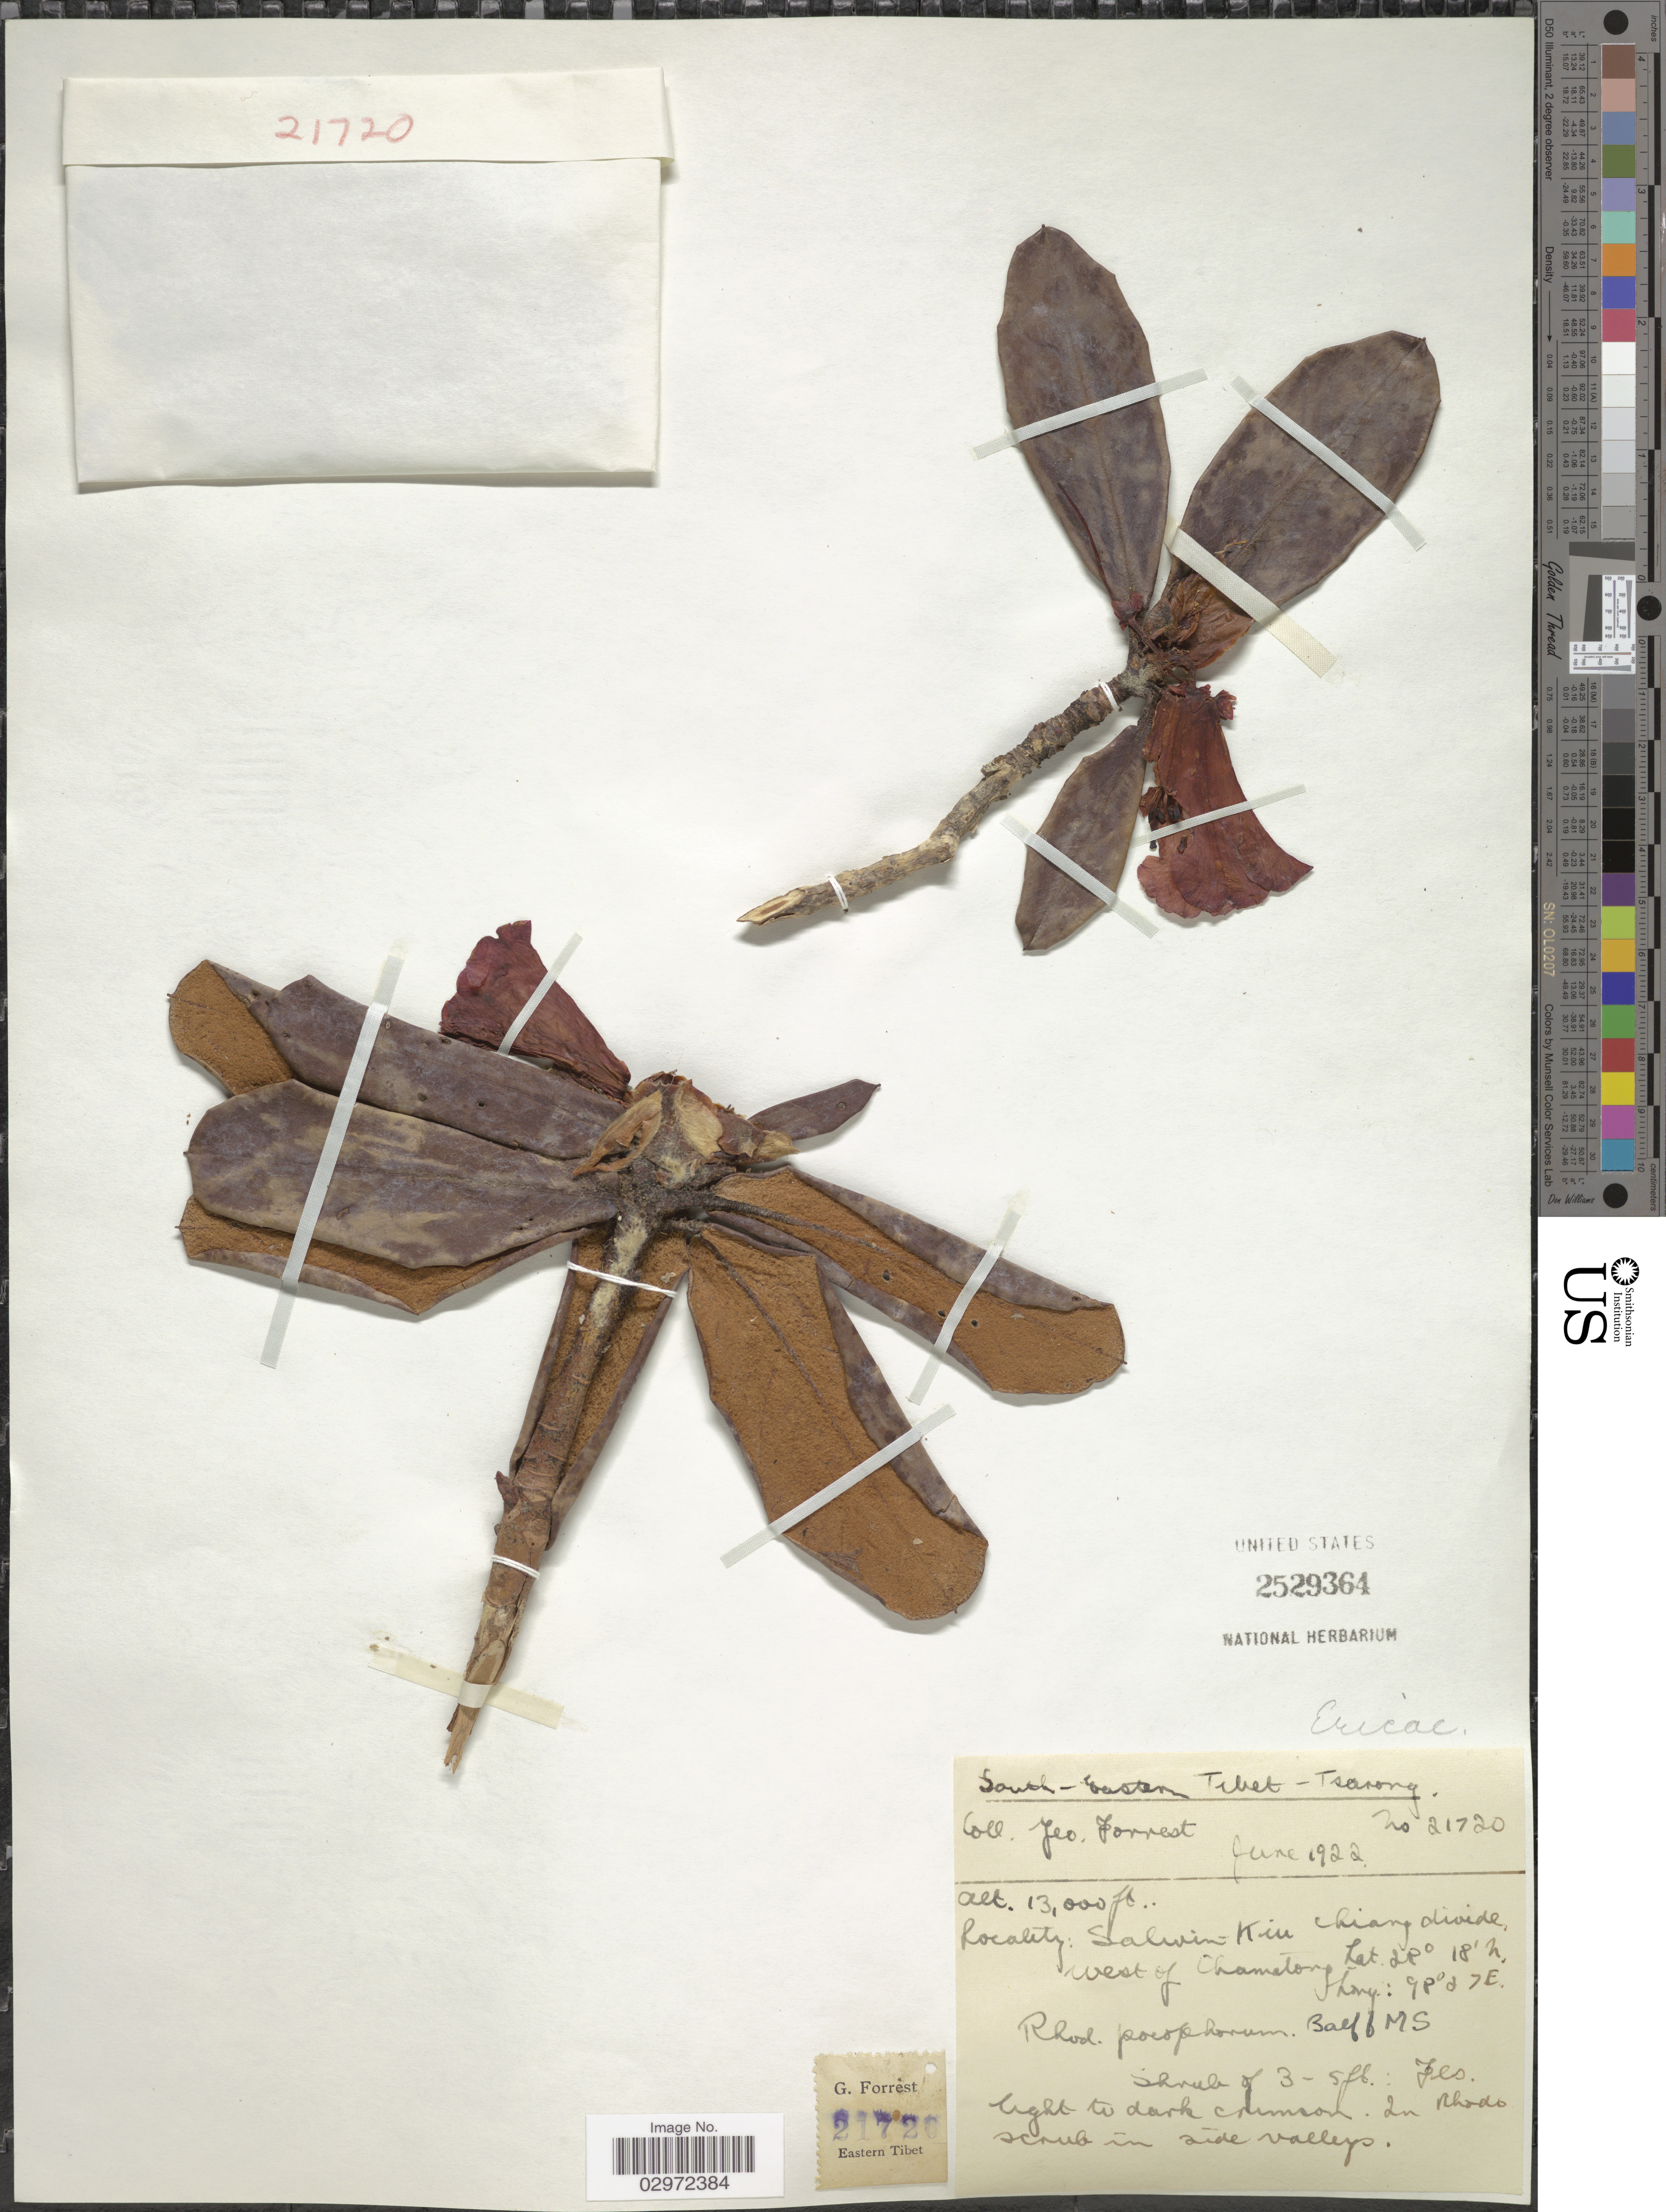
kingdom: Plantae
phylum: Tracheophyta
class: Magnoliopsida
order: Ericales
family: Ericaceae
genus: Rhododendron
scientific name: Rhododendron pocophorum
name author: Balf. f. ex Tagg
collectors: G. Forrest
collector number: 21720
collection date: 1922-06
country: China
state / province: Xizang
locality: South-Eastern Tibet-Tsarong, Salin-Kiu chiang divide west of Chametory [interpreted].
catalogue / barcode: US 2529364